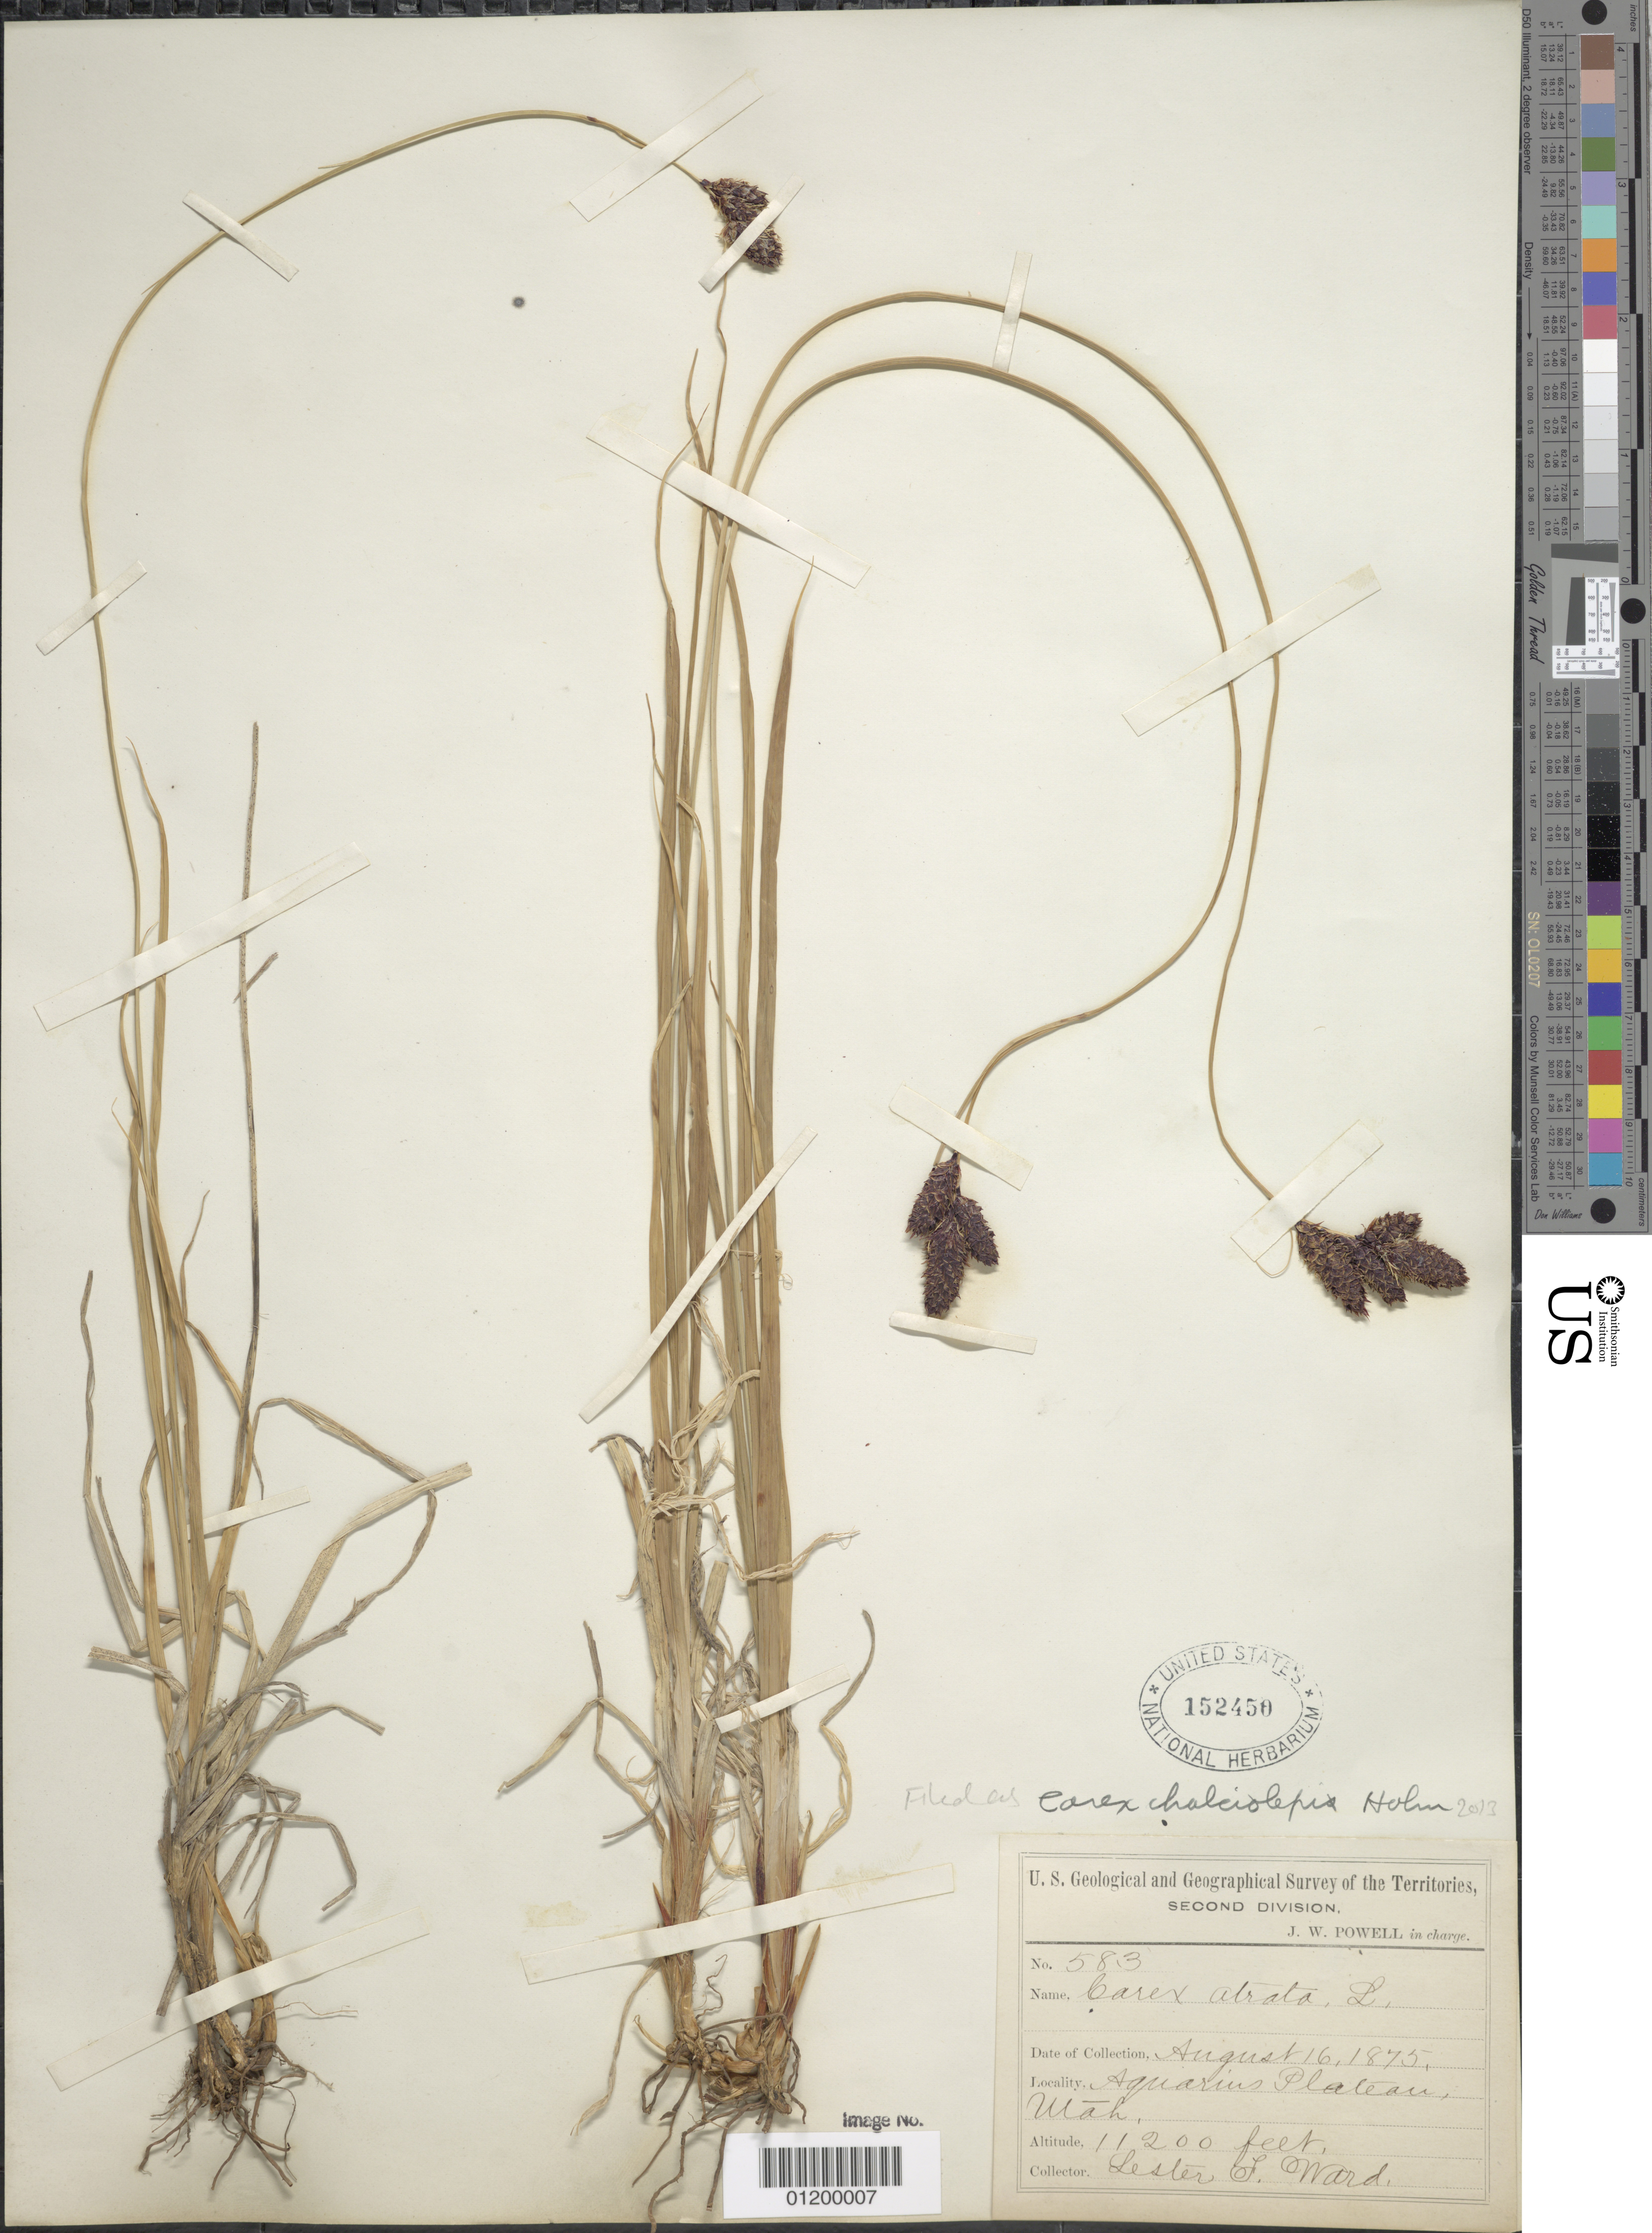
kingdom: Plantae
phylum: Tracheophyta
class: Liliopsida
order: Poales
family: Cyperaceae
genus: Carex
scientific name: Carex chalciolepis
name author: Holm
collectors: L. F. Ward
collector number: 583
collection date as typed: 16 Aug 1875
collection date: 1875-08-16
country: United States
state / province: Utah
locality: Aquarius Plateau.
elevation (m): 3414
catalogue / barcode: US 152450